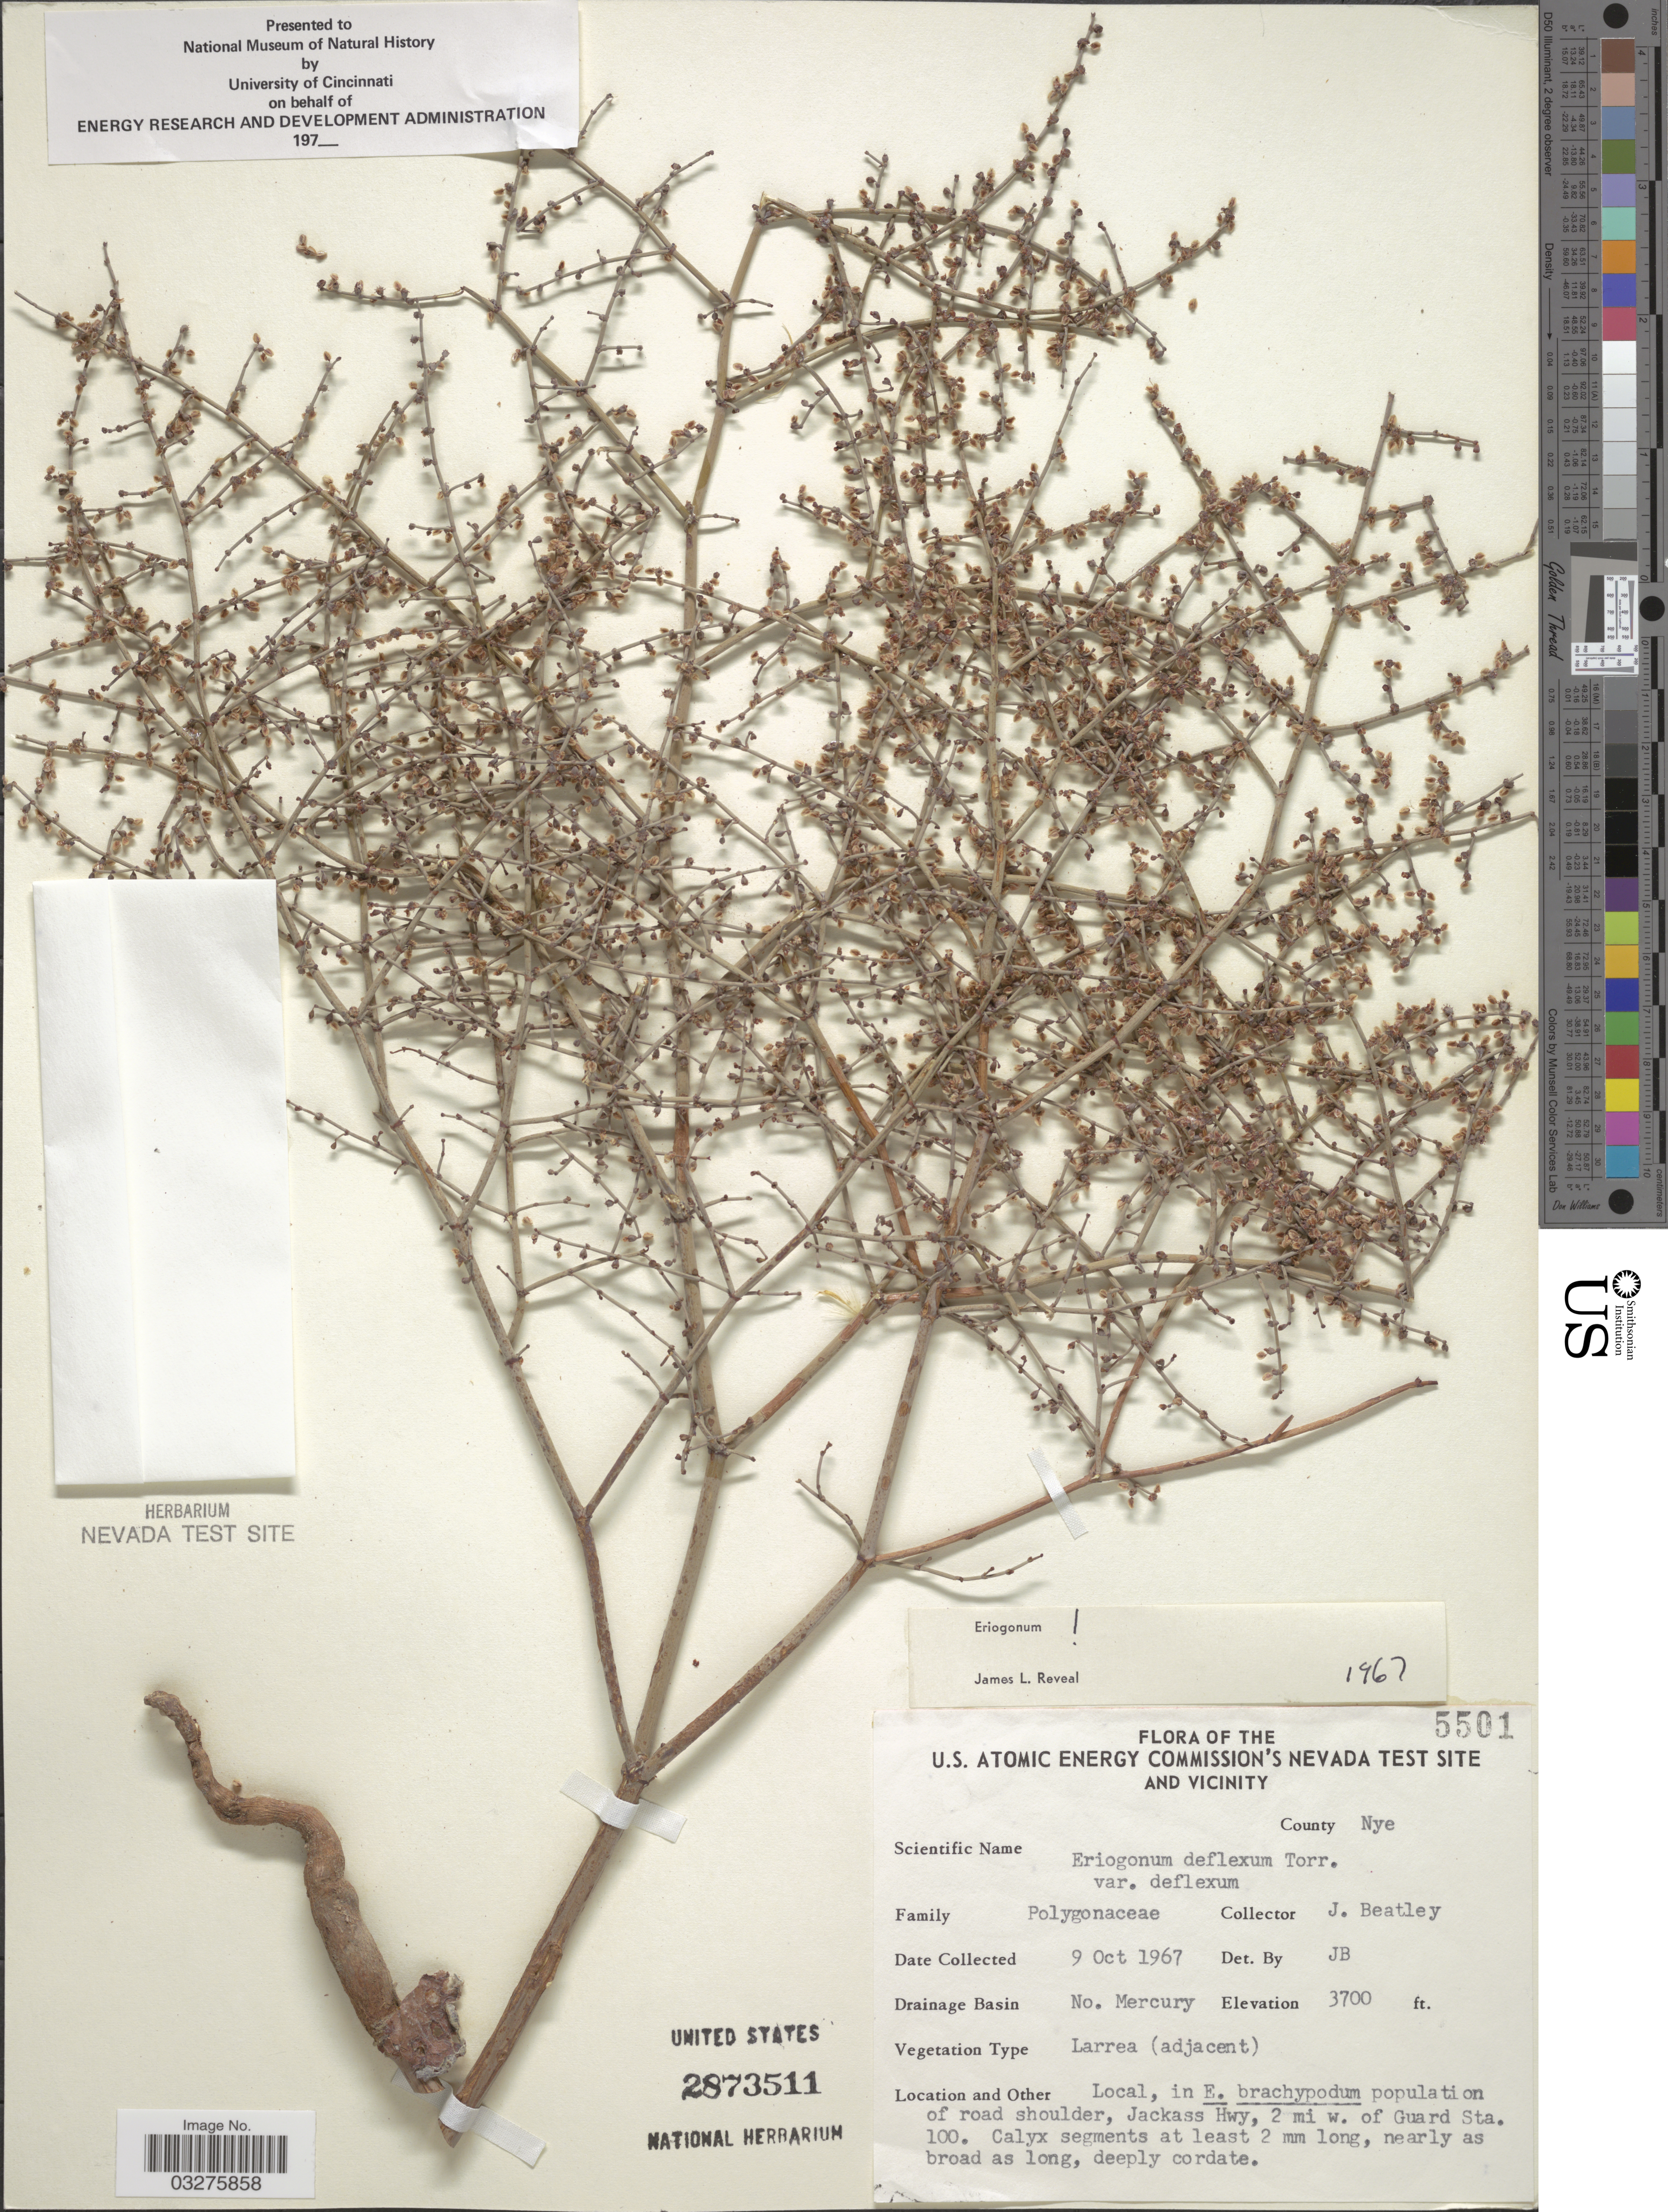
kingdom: Plantae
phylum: Tracheophyta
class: Magnoliopsida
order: Caryophyllales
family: Polygonaceae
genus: Eriogonum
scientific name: Eriogonum deflexum var. deflexum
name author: Torr. in Ives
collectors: J. C. Beatley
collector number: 5501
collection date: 1967-10-09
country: United States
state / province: Nevada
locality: U.S. Atomic Energy Commission's Nevada test site and vicinity. County Nye. Drainage Basin No. Mercury. Road shoulder, Jackass Hwy, 2 mi w. of Guard Sta. 100.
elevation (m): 1128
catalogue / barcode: US 2873511